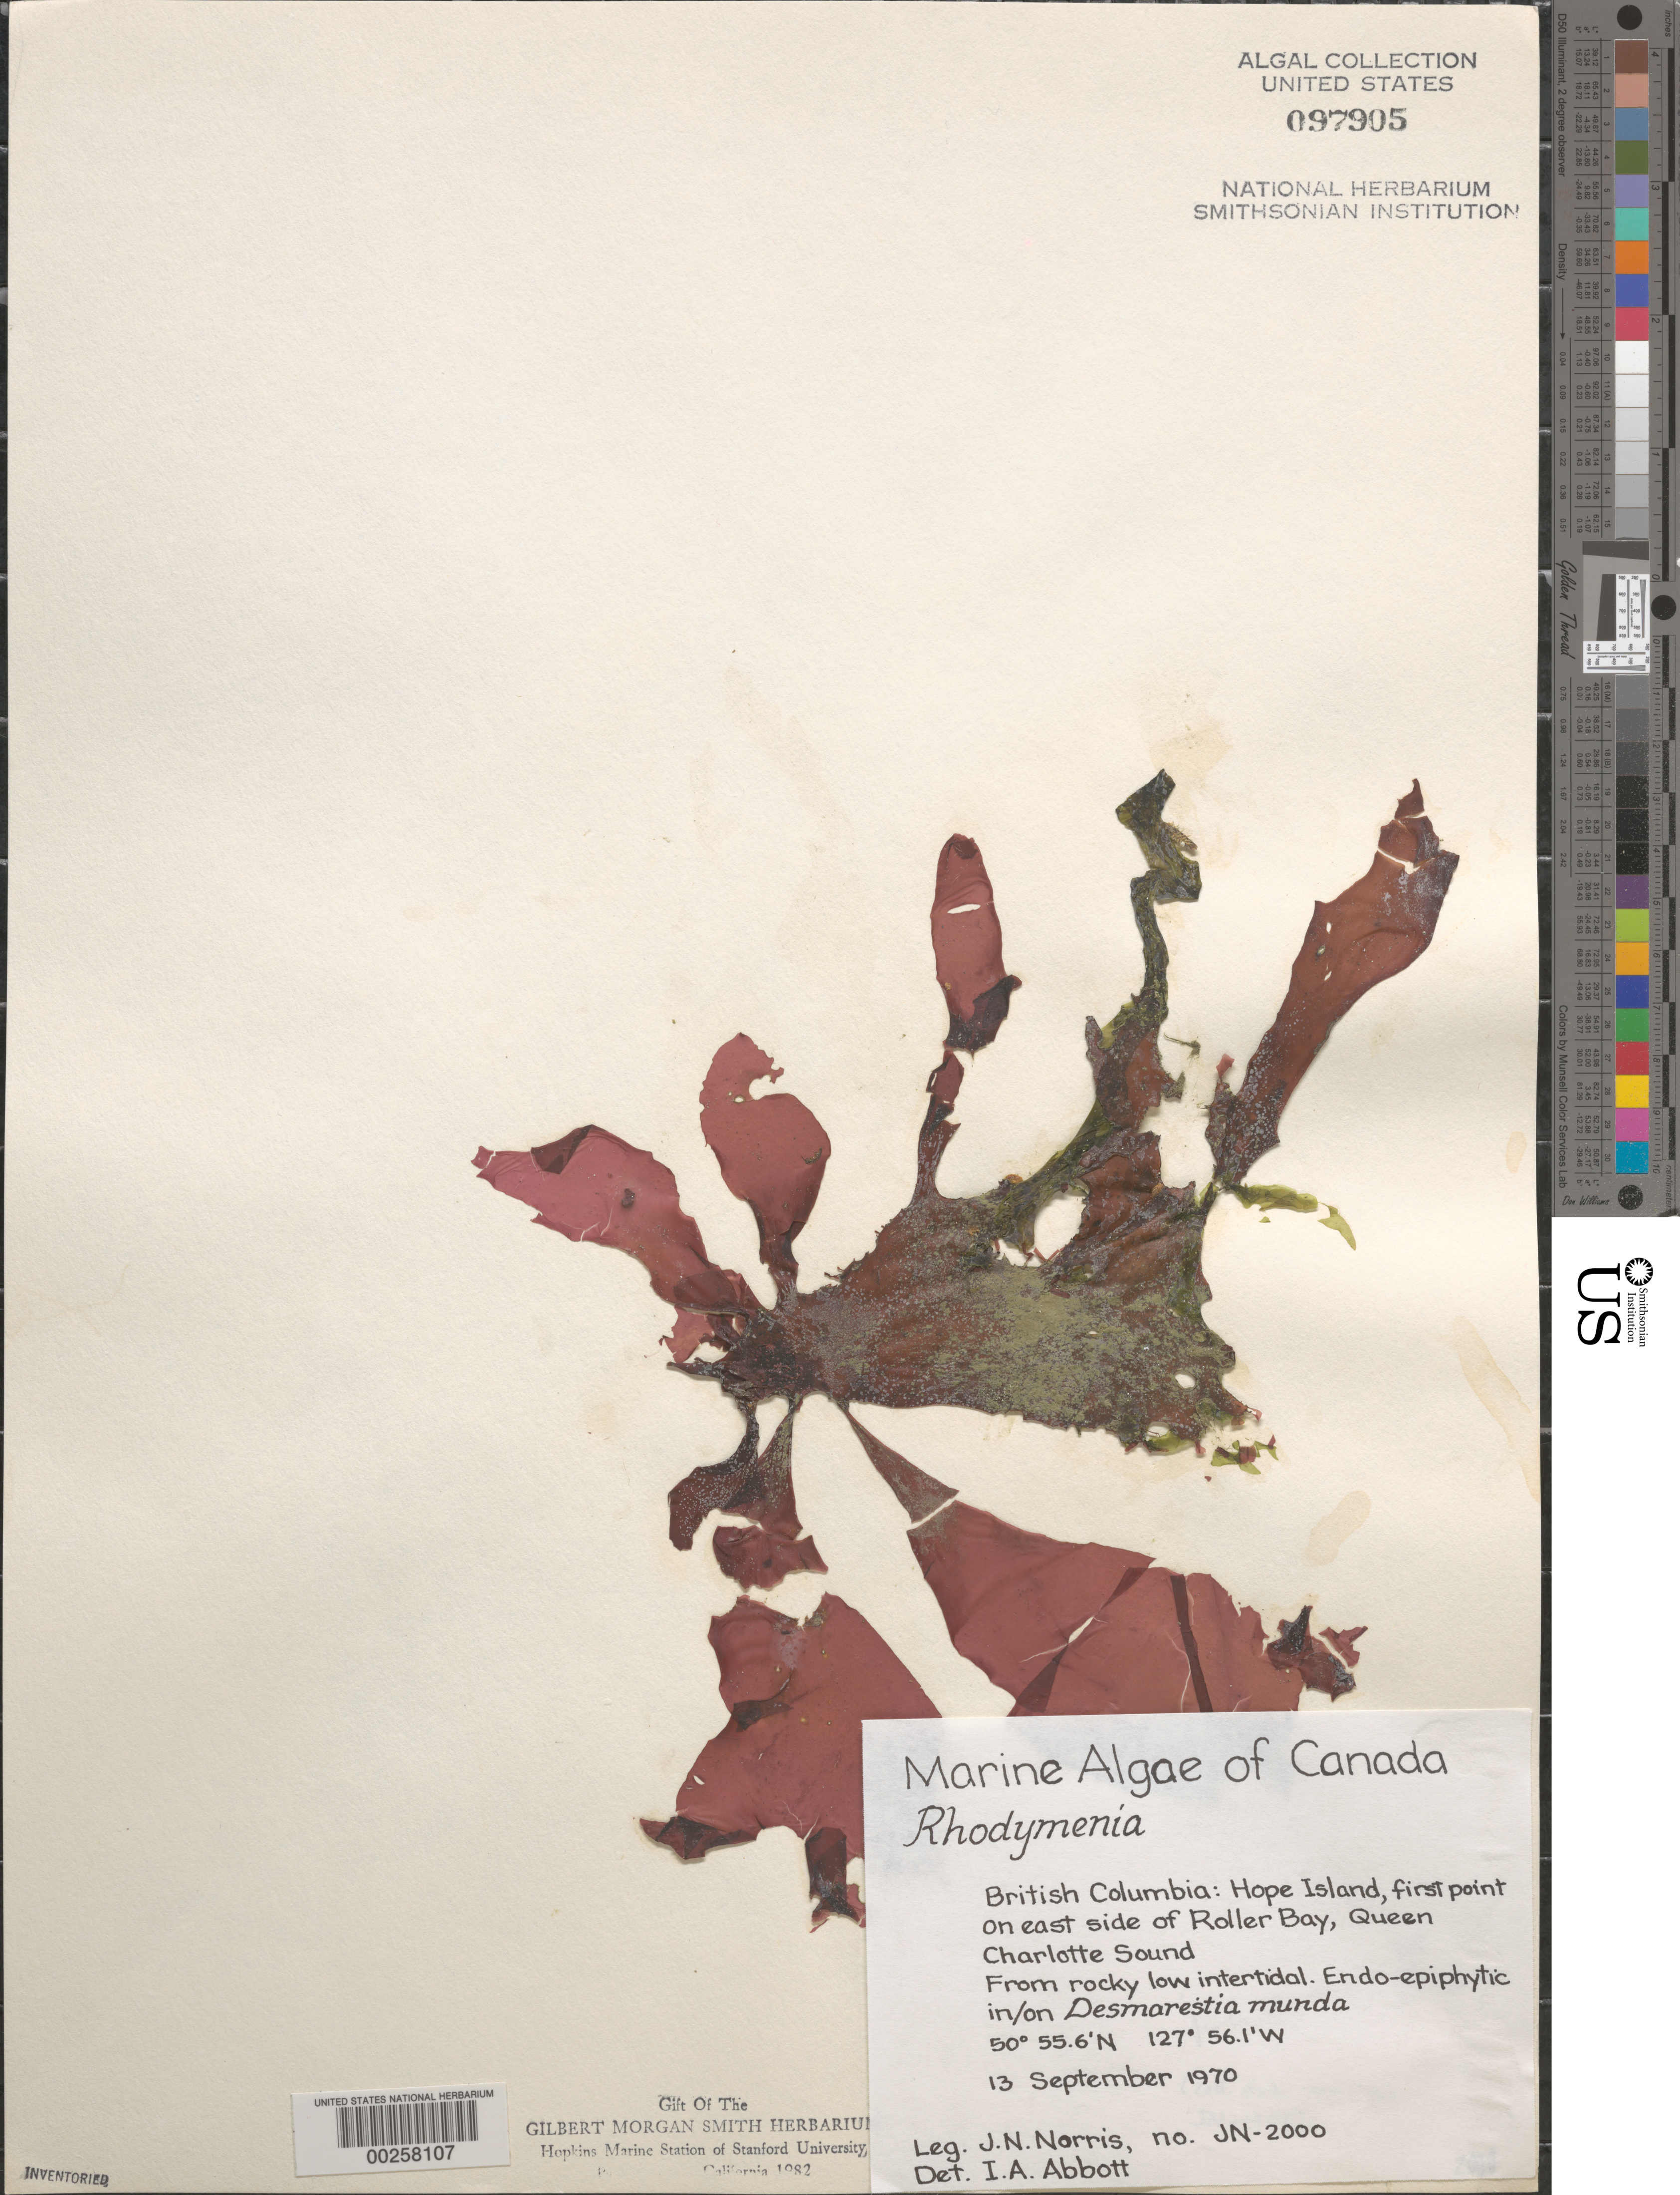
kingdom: Plantae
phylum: Rhodophyta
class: Florideophyceae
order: Rhodymeniales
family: Rhodymeniaceae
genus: Rhodymenia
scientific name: Rhodymenia sp.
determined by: Abbott, Isabella A.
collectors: J. N. Norris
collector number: JN-2000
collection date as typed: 13 Sep 1970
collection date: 1970-09-13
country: Canada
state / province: British Columbia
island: Hope Island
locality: Roller Bay, Queen Charlotte Sound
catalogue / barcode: US 97905